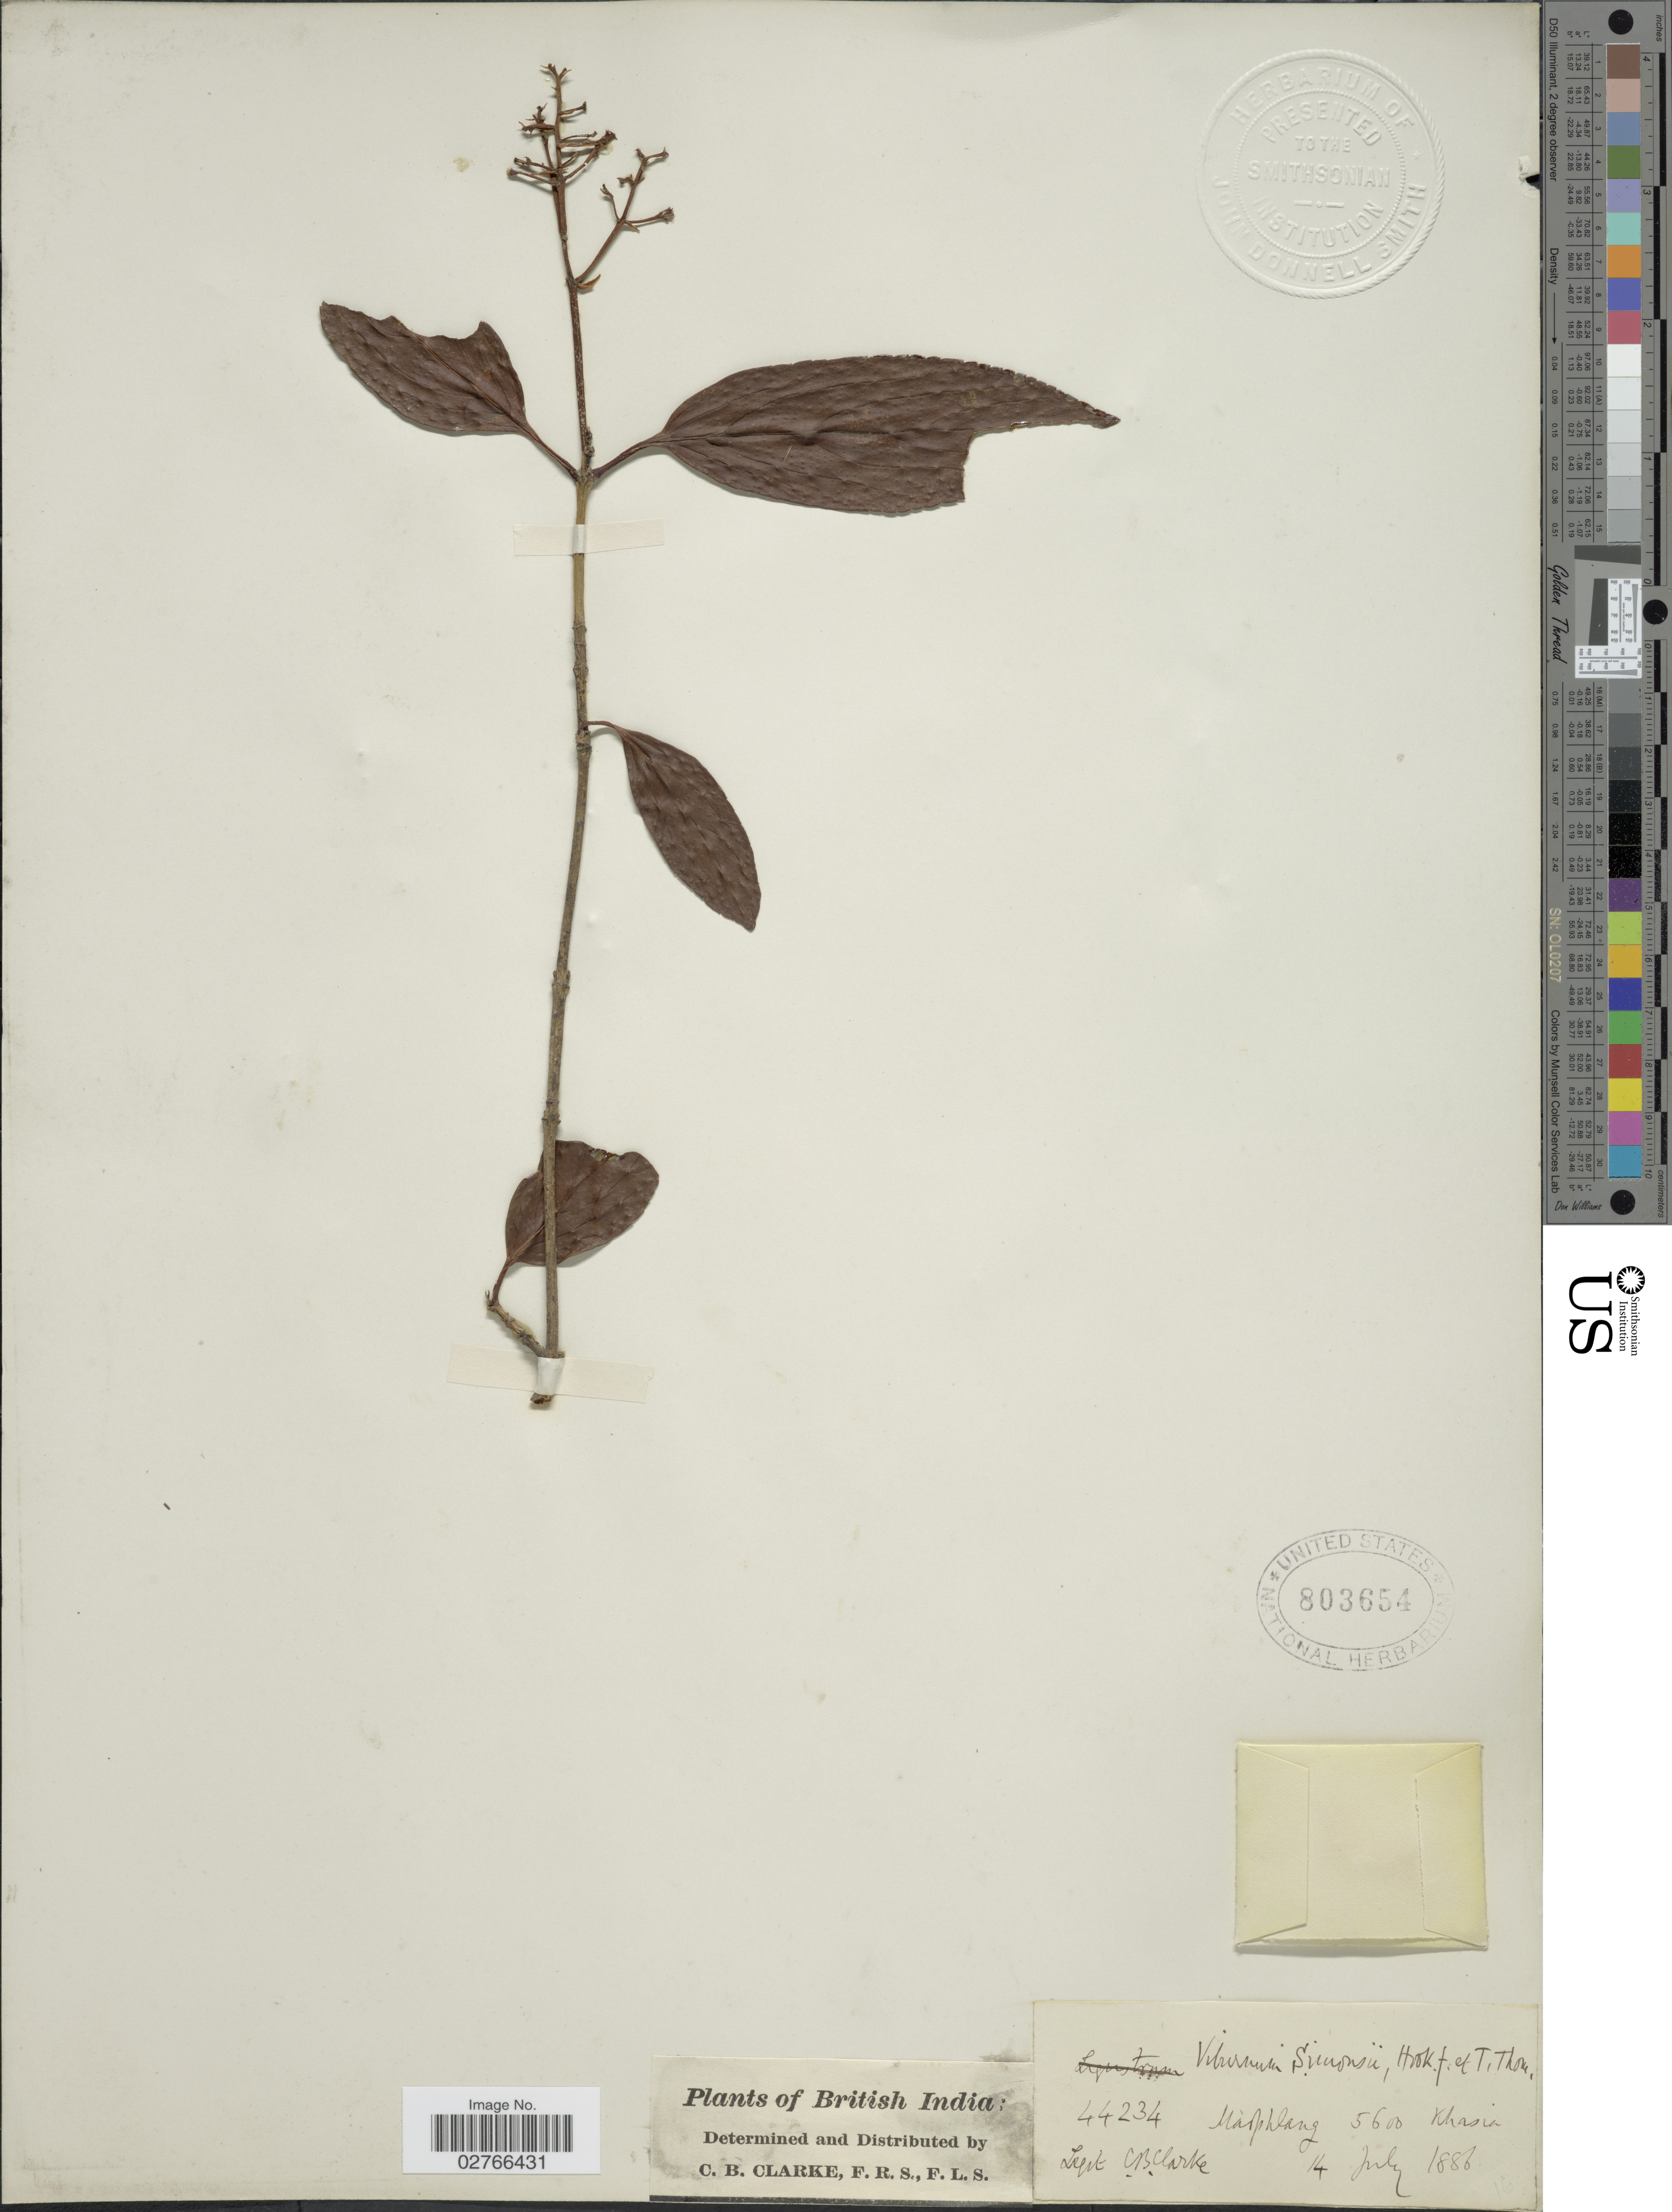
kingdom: Plantae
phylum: Tracheophyta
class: Magnoliopsida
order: Dipsacales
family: Viburnaceae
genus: Viburnum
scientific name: Viburnum simonsii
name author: Hook. f. & Thomson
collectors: C. B. Clarke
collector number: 44234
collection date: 1886-07-14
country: India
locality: British India, Maphlang, Khasia.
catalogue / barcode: US 803654